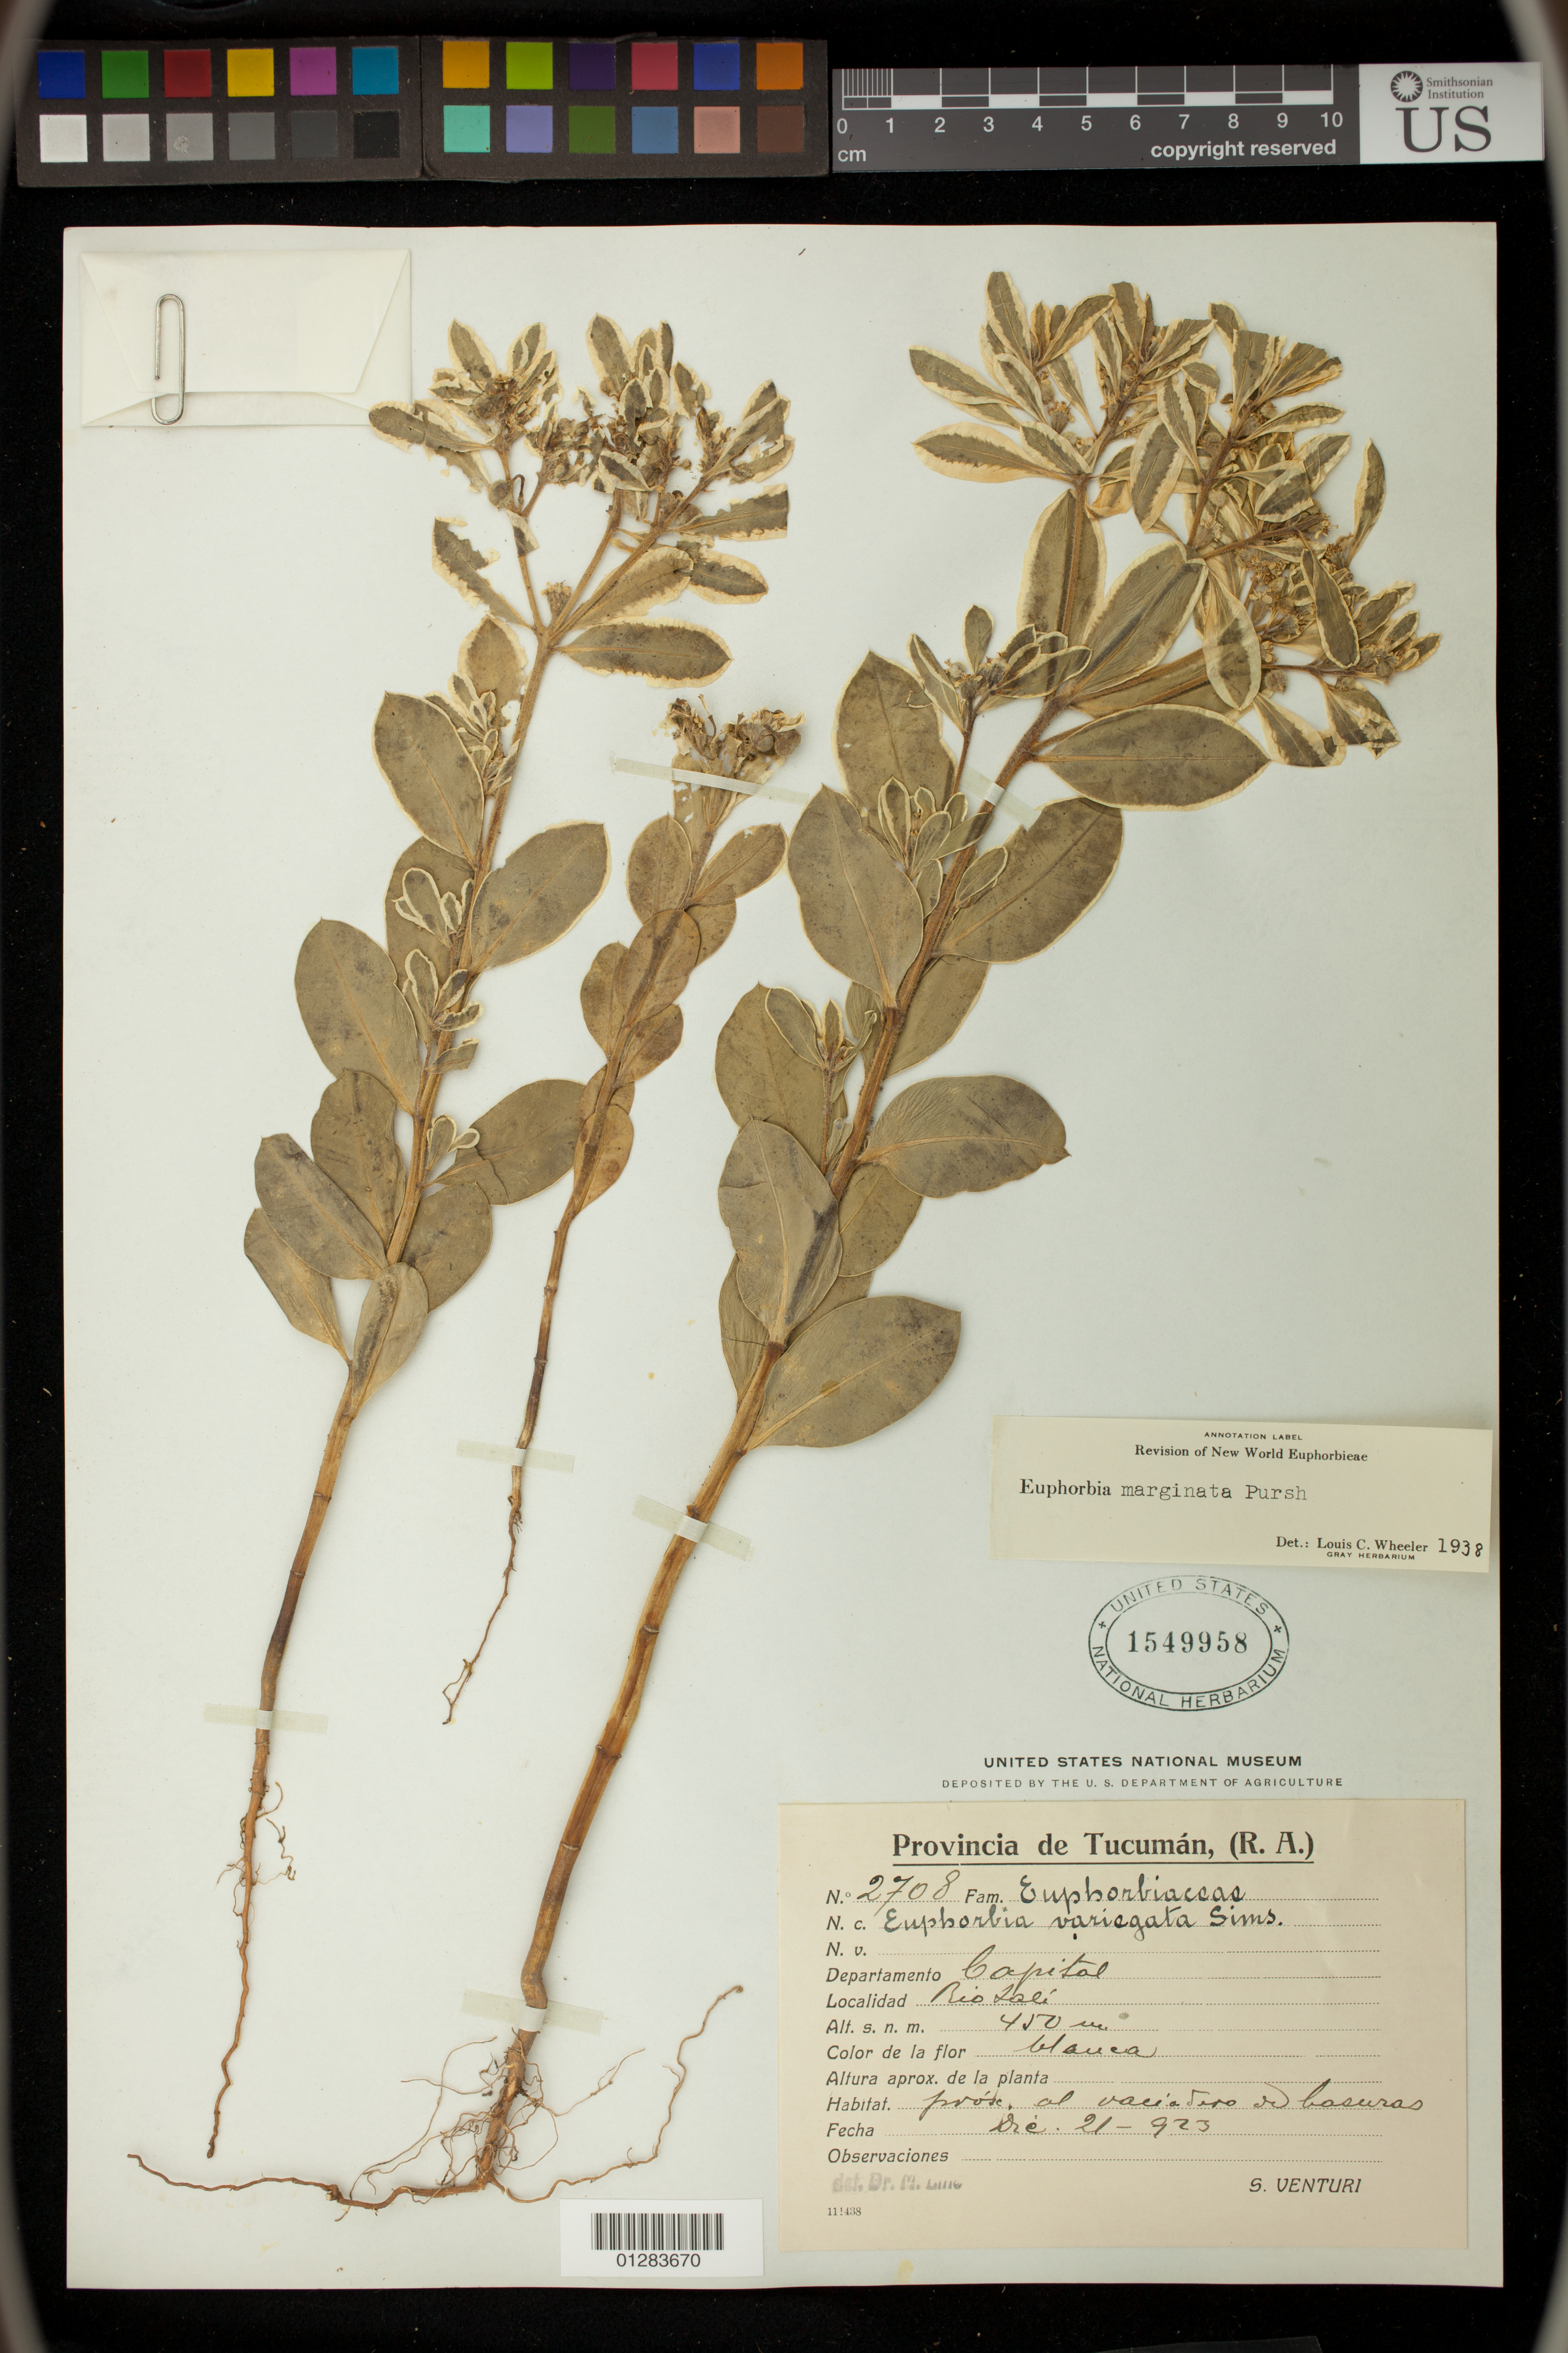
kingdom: Plantae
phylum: Tracheophyta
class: Magnoliopsida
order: Malpighiales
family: Euphorbiaceae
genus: Euphorbia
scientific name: Euphorbia marginata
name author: Pursh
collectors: S. Venturi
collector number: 2708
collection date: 1923-12-21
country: Argentina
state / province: Tucuman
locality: Capital, Rio Tali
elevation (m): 450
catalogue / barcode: US 1549958